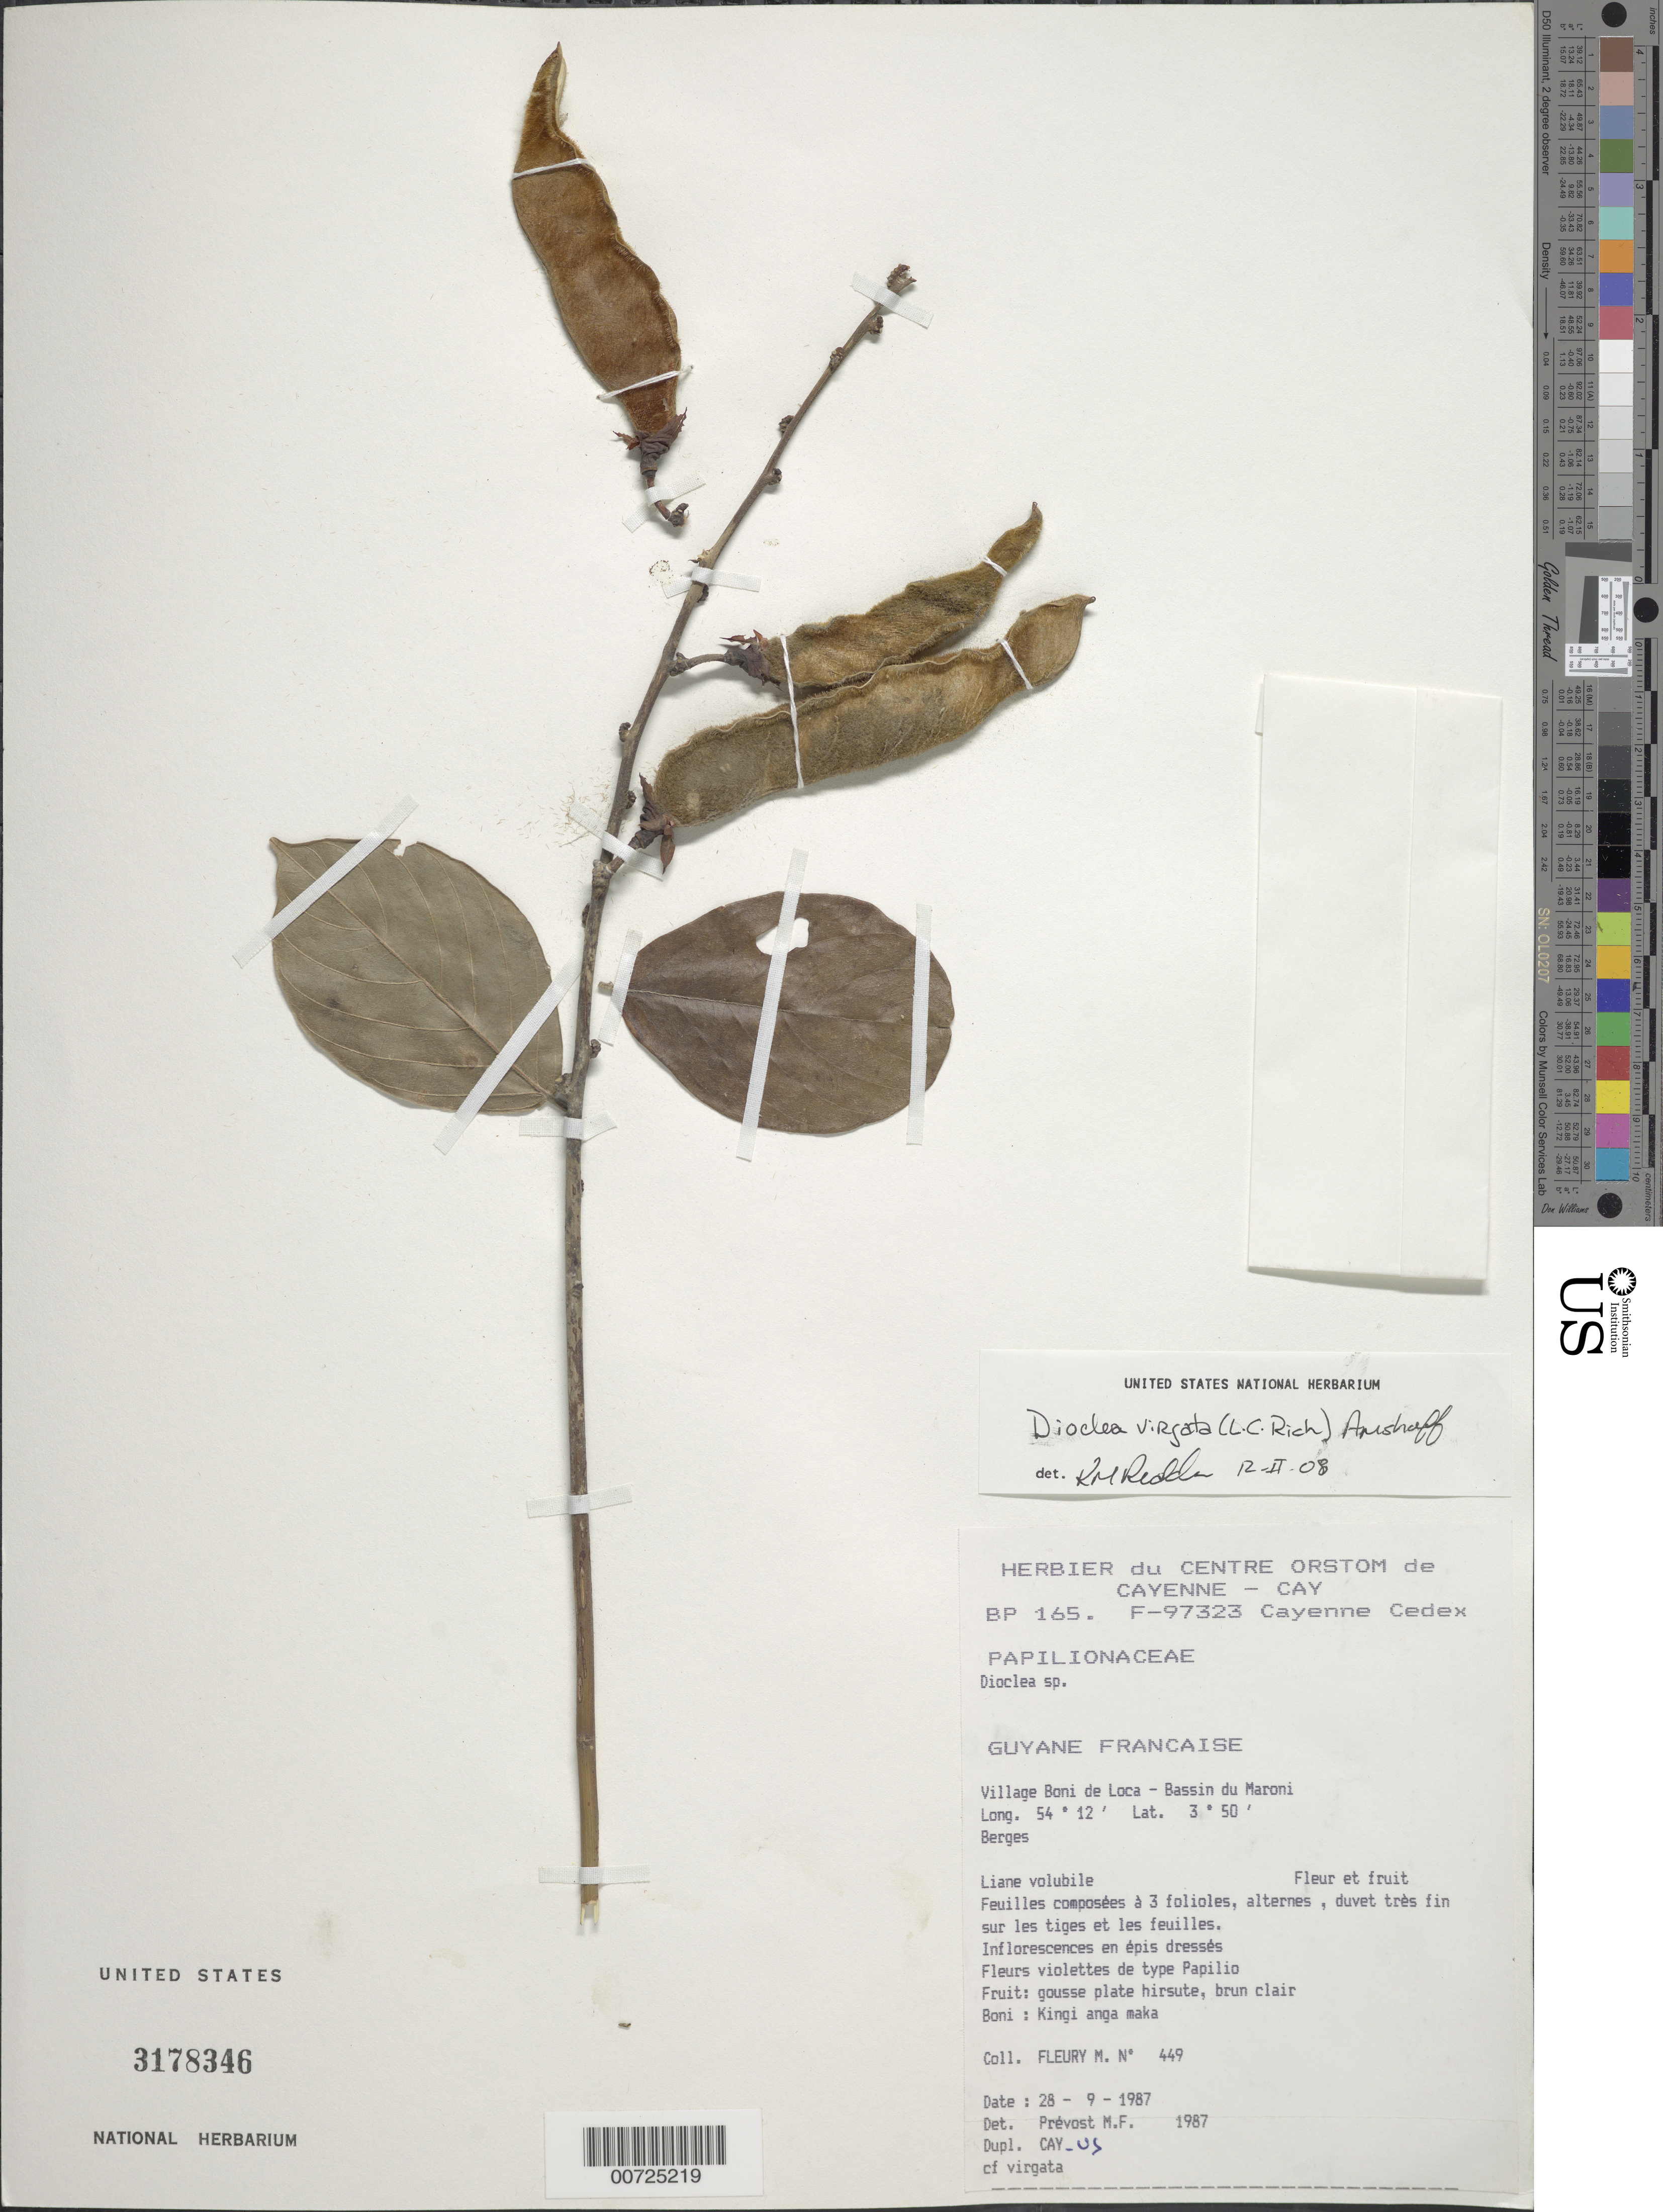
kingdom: Plantae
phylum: Tracheophyta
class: Magnoliopsida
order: Fabales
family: Fabaceae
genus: Dioclea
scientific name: Dioclea virgata var. virgata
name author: (Rich.) Amshoff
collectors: M. Fleury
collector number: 449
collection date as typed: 28-Sep-87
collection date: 1987-09-28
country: French Guiana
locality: Village Boni de Loca, Bassin du Maroni - Lawa, Route de Bonami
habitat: Banks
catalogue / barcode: US 3178346